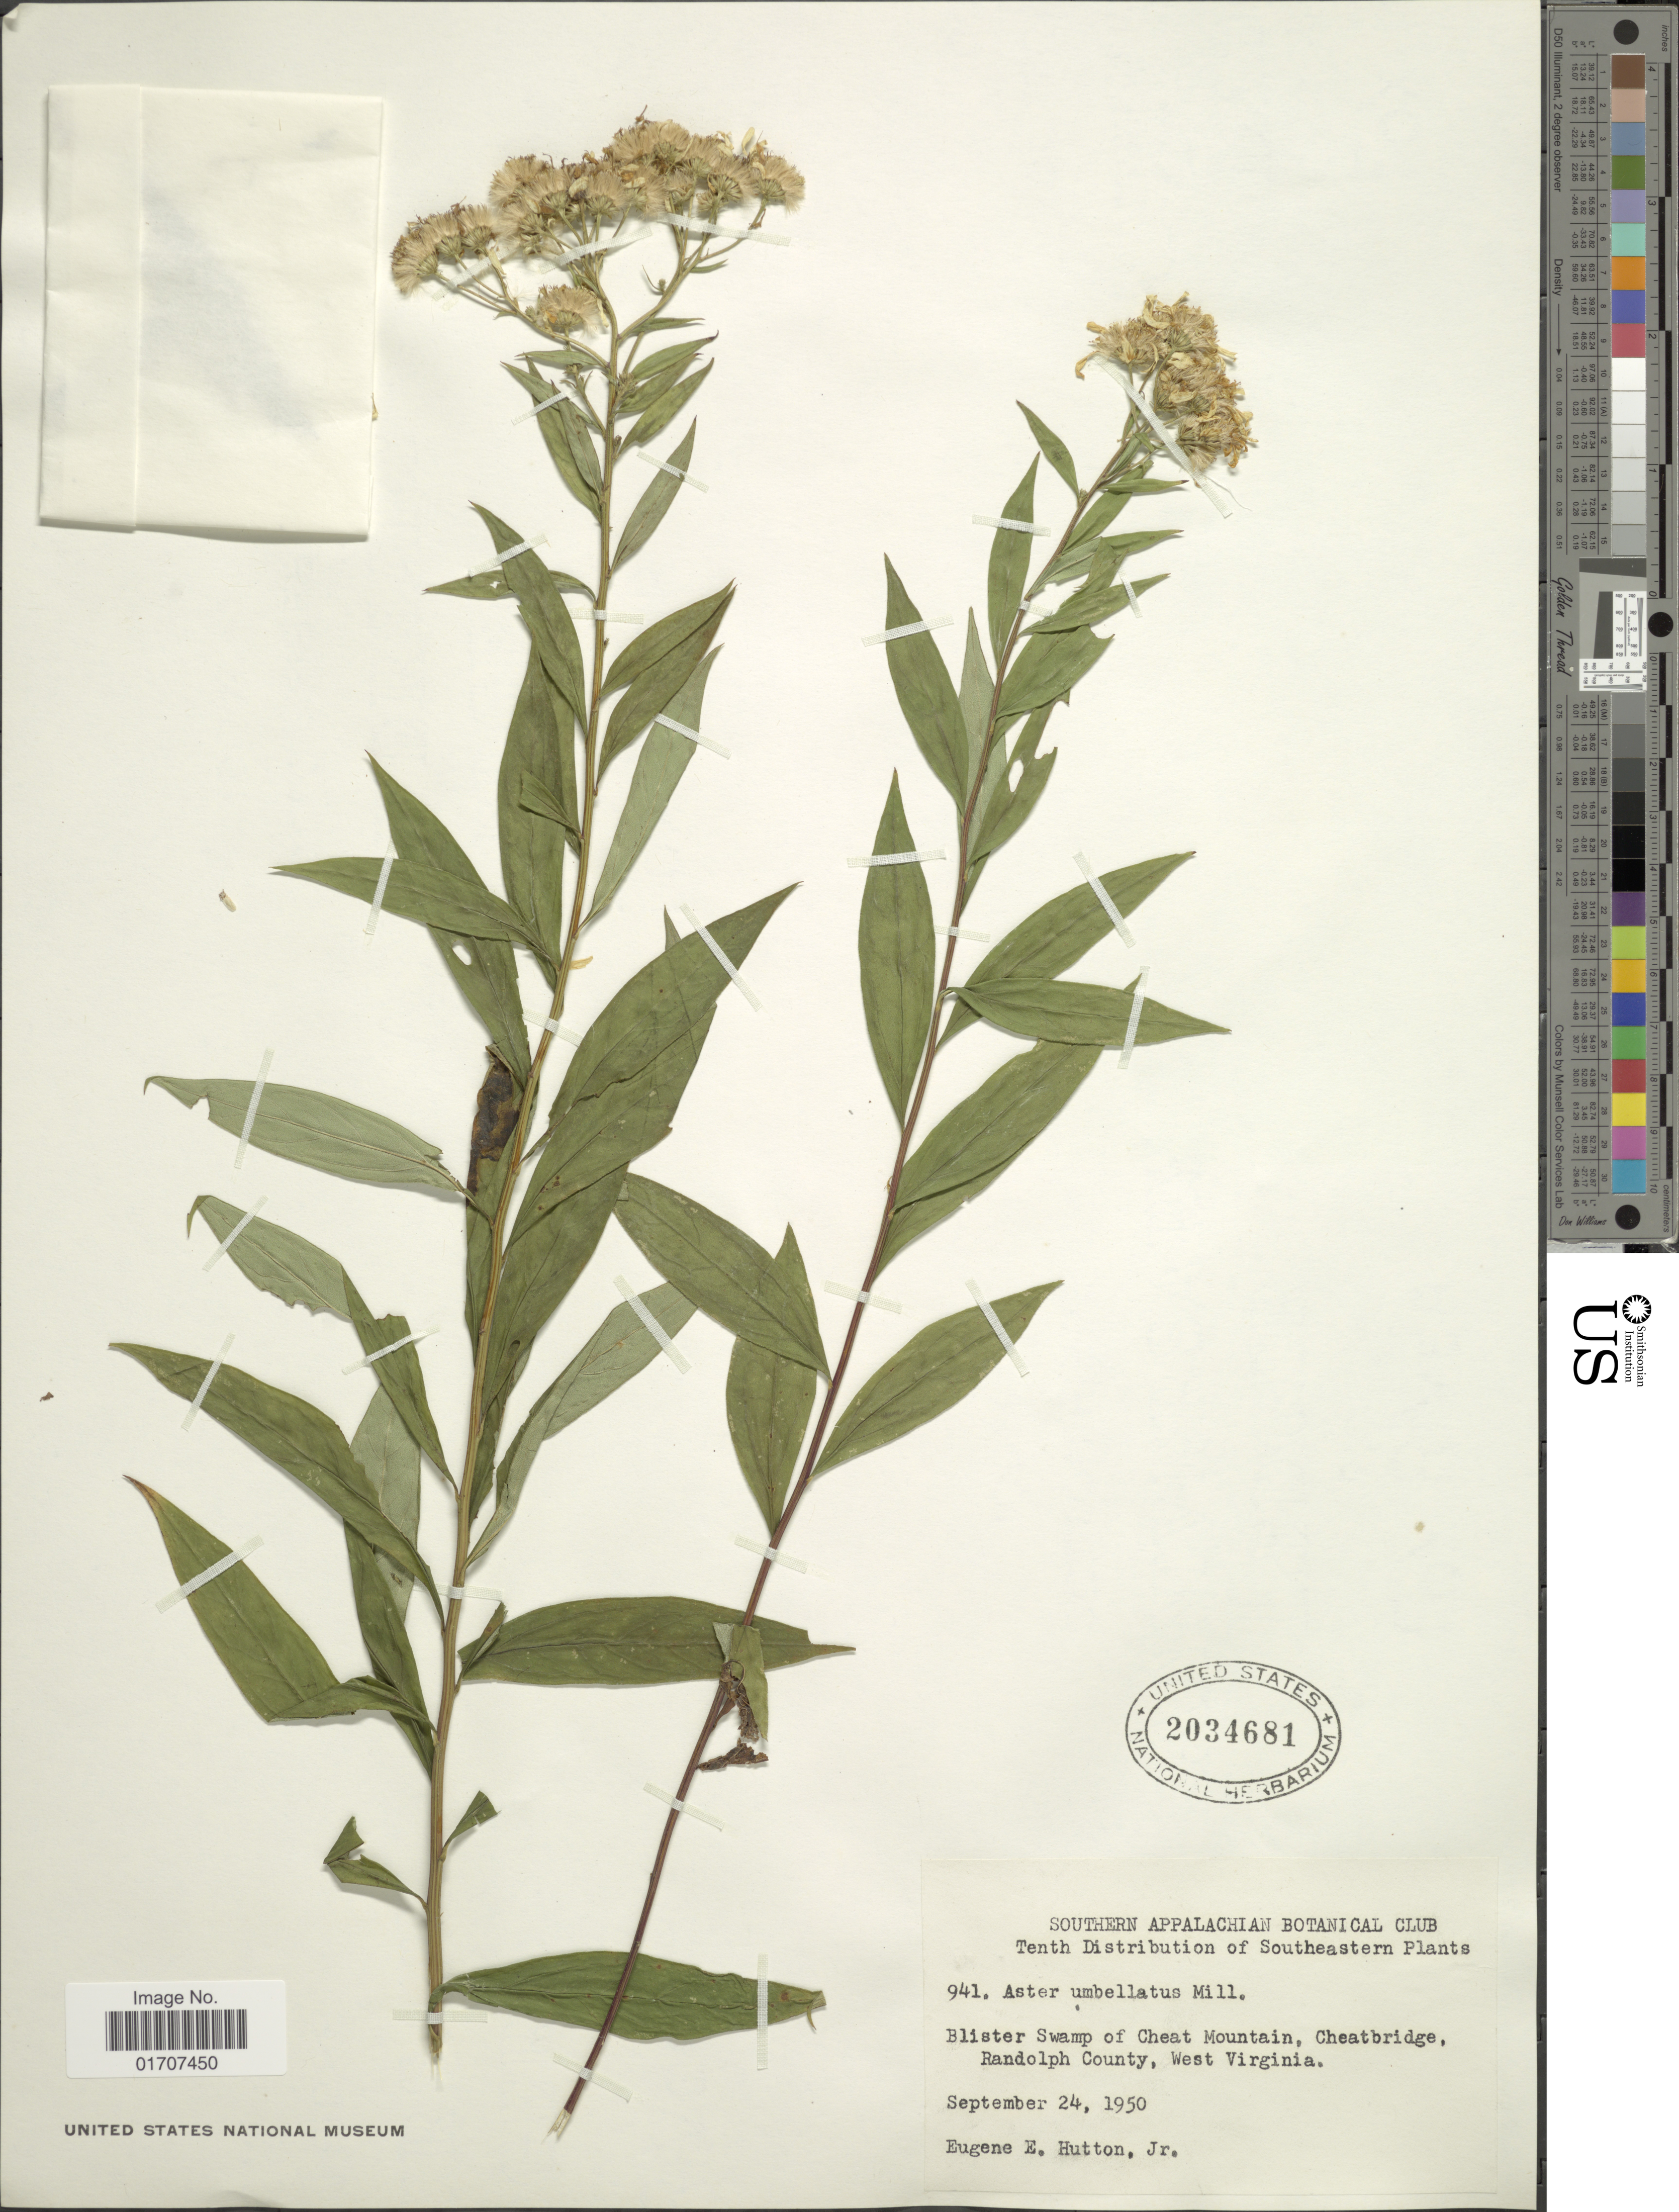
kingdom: Plantae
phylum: Tracheophyta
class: Magnoliopsida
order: Asterales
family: Asteraceae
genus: Doellingeria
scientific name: Doellingeria umbellata var. umbellata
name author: Nees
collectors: E. Hutton Jr.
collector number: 941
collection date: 1950-09-24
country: United States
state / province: West Virginia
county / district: Randolph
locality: Southeastern, Blister Swamp of Cheat Mountain, Cheatbridge, Randolph County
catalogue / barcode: US 2034681